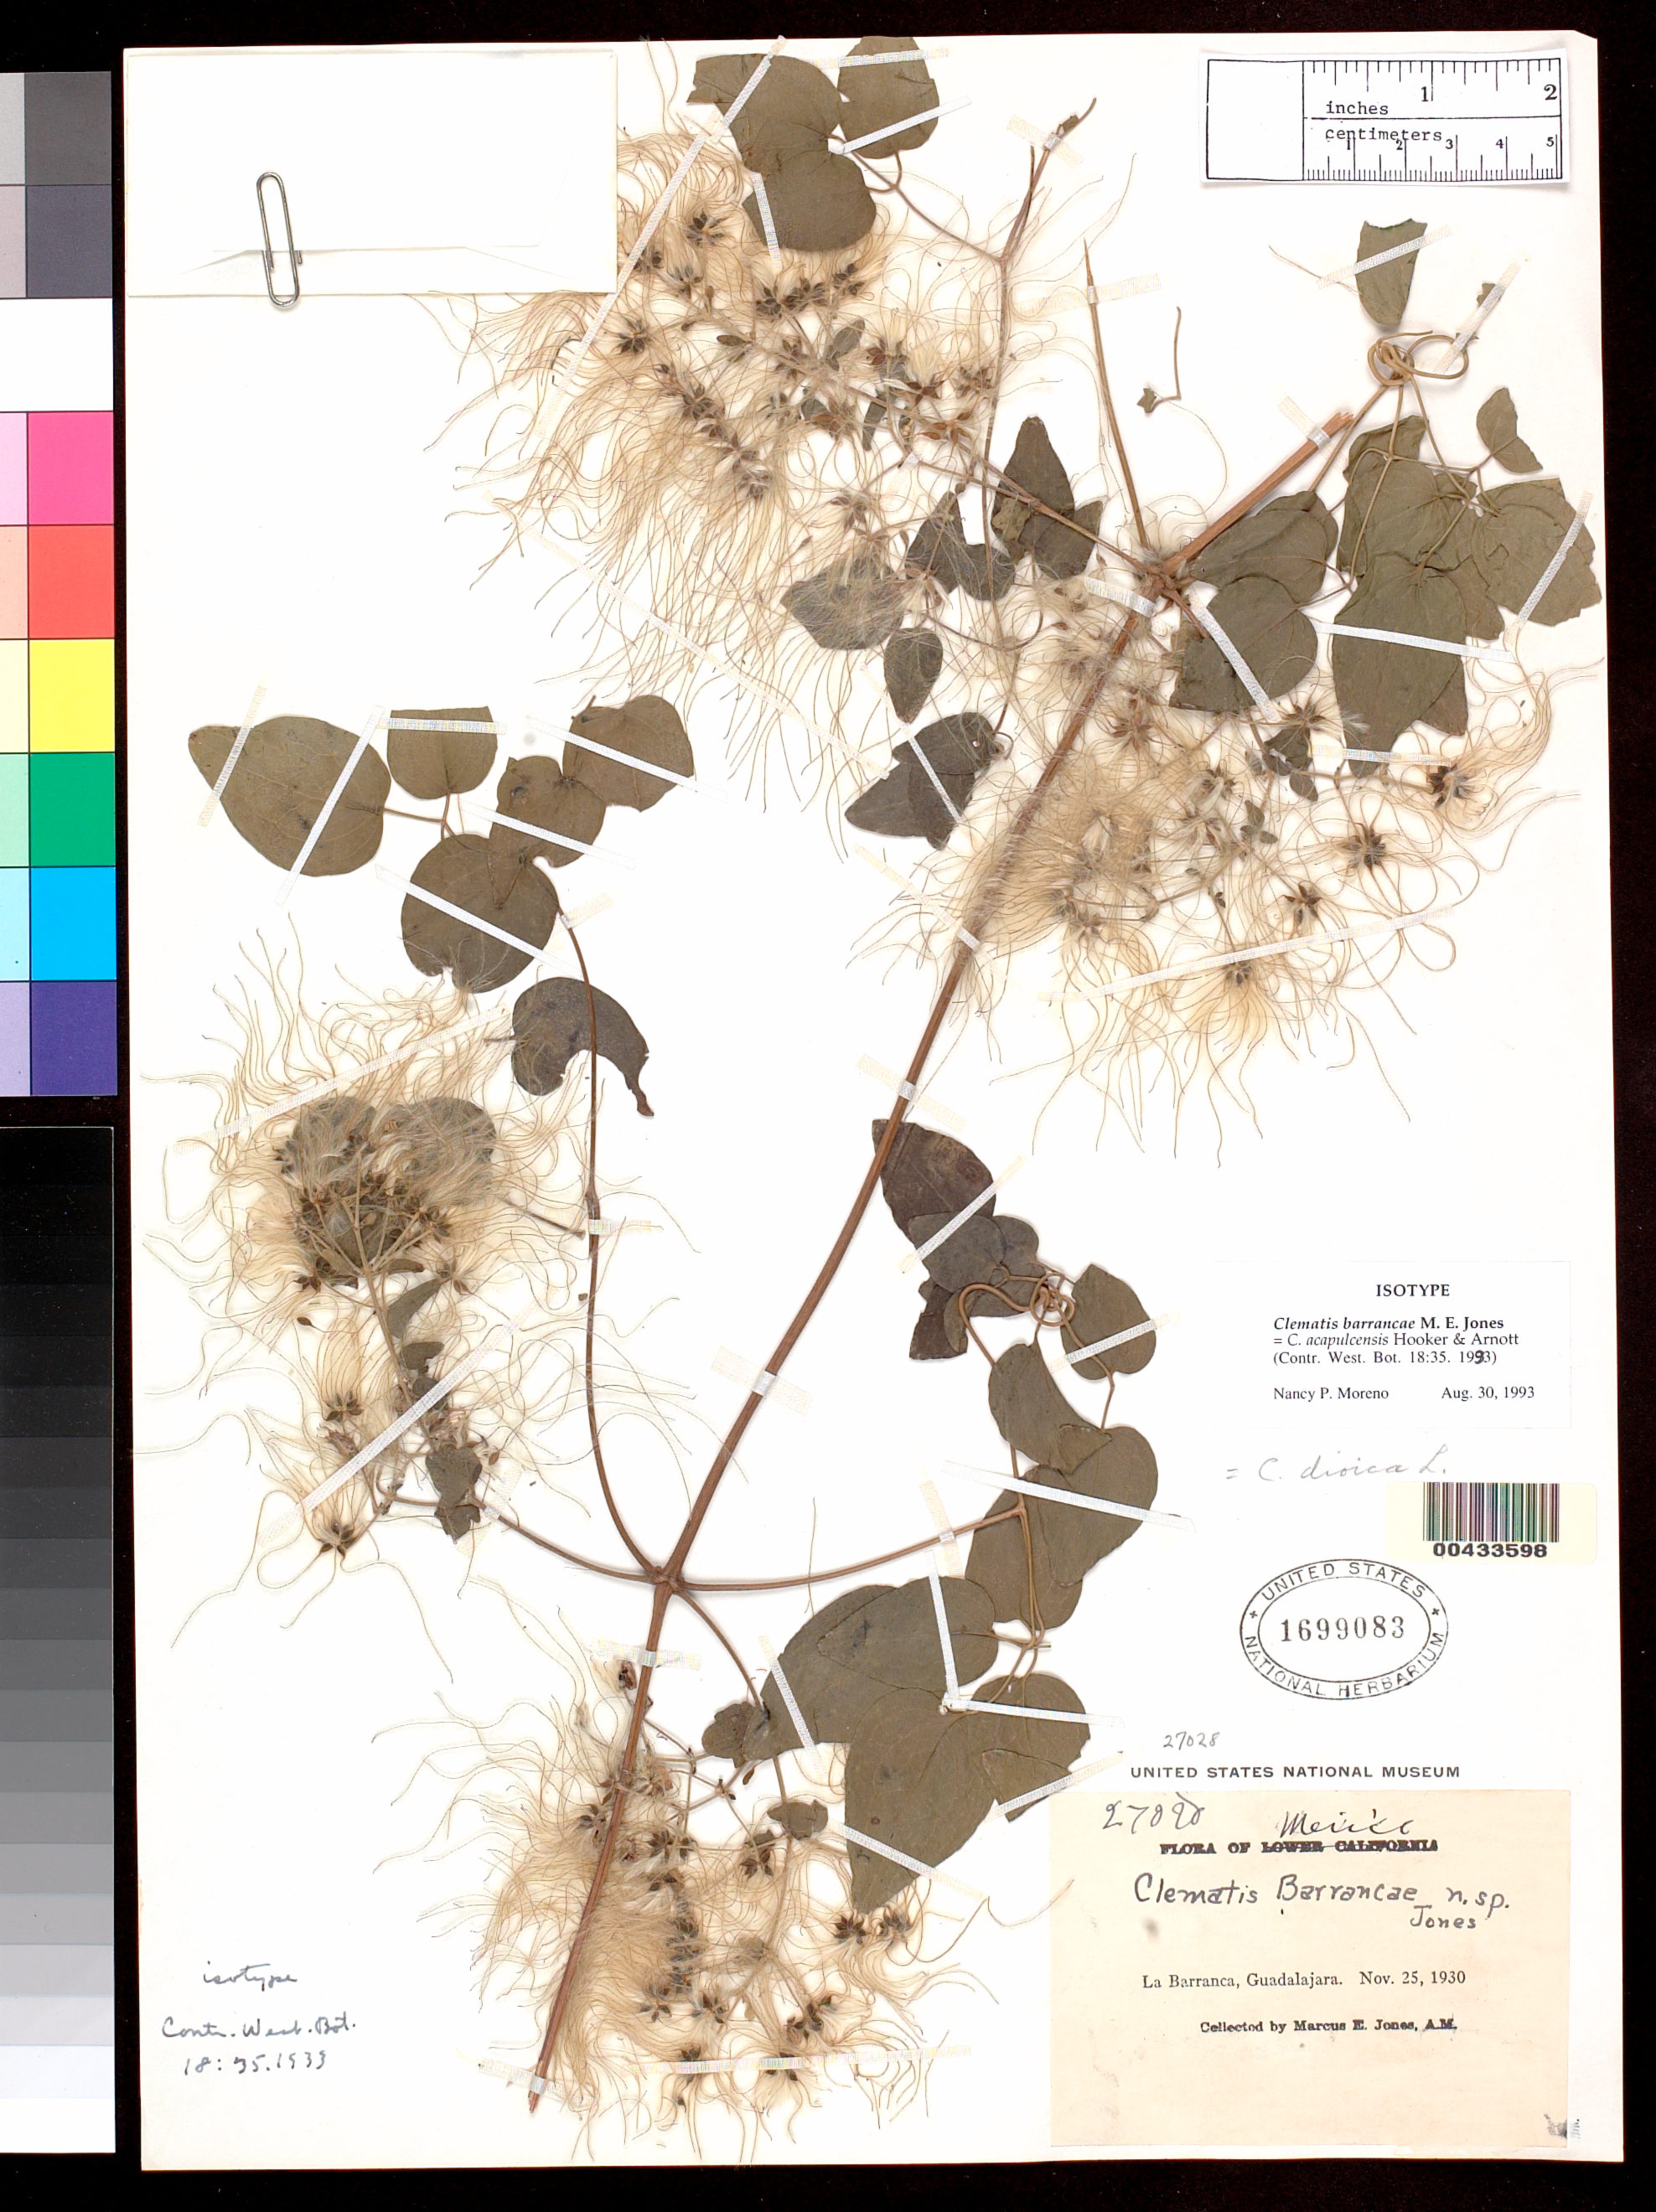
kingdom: Plantae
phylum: Tracheophyta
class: Magnoliopsida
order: Ranunculales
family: Ranunculaceae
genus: Clematis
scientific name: Clematis barrancae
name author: M.E. Jones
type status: Isotype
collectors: M. E. Jones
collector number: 27020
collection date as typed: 25 Nov 1930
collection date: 1930-11-25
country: Mexico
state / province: Jalisco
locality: La Barranca, Guadalajara.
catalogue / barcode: US 1699083